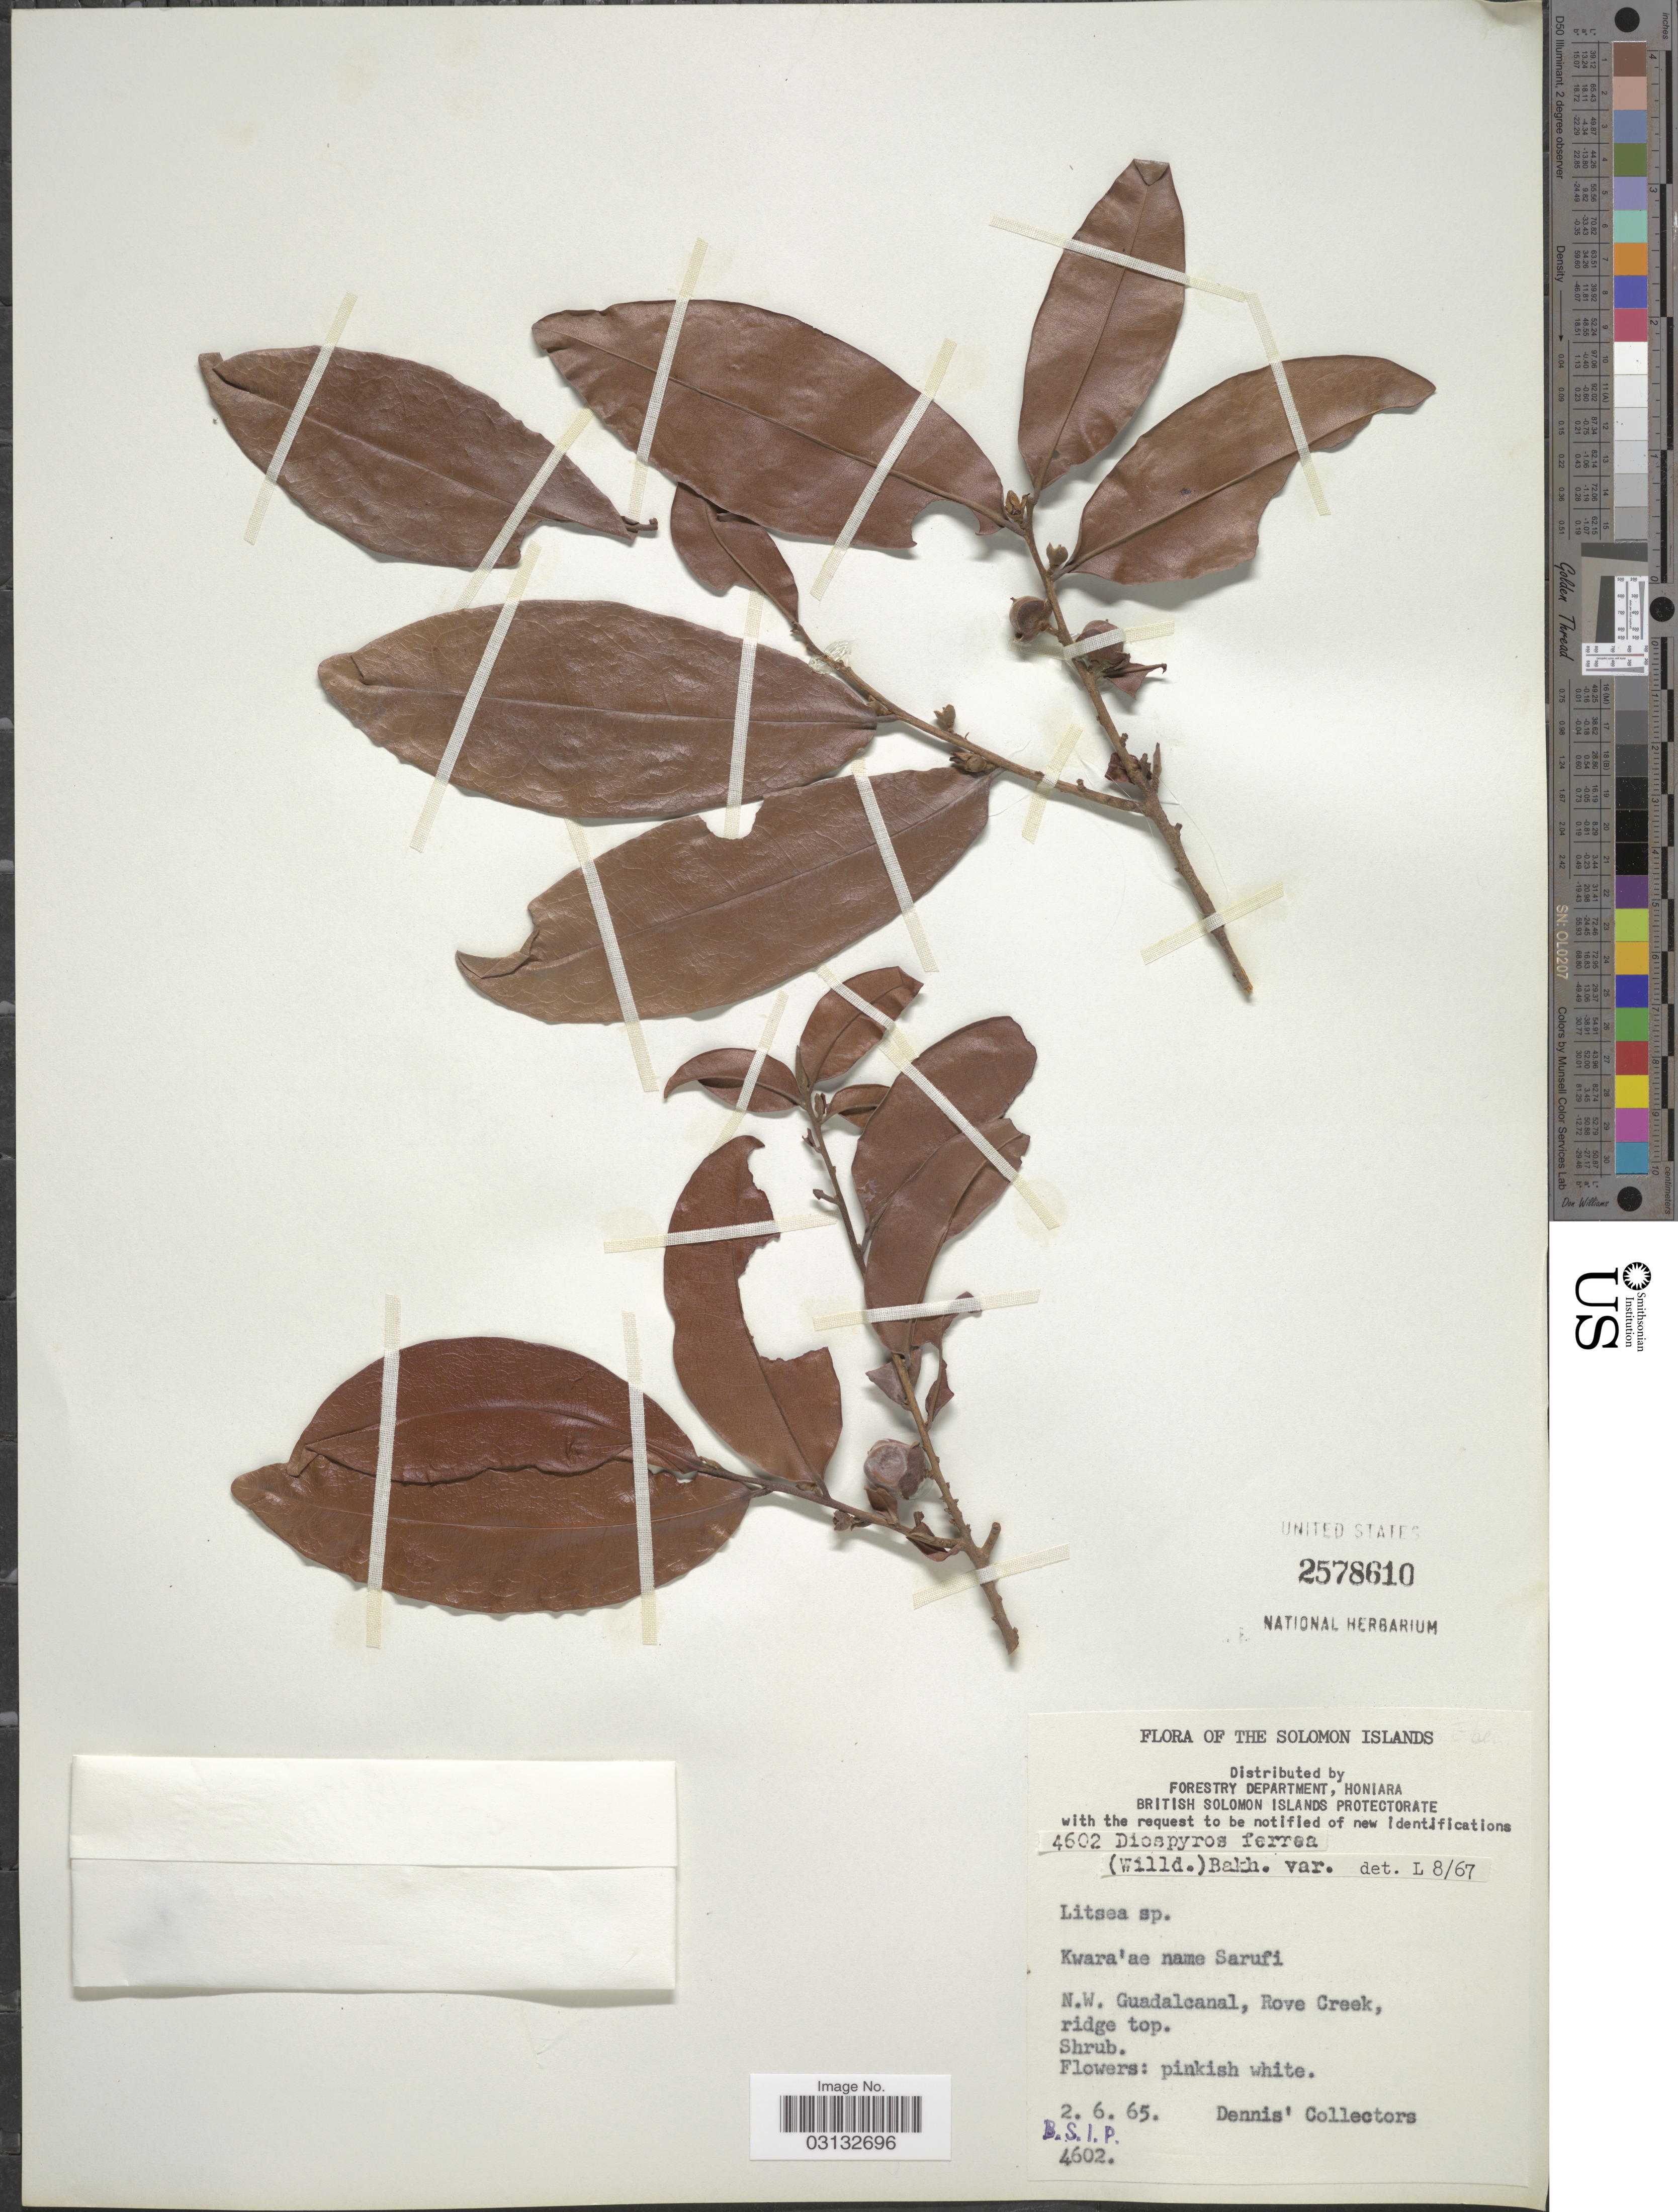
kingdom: Plantae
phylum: Tracheophyta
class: Magnoliopsida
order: Ericales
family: Ebenaceae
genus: Diospyros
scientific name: Diospyros ferrea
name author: (Willd.) Bakh.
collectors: Dennis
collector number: BSIP4602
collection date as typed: Transcribed d/m/y: 2/6/65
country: Solomon Islands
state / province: Solomon Islands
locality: N.W. Guadalcanal, Rove Creek.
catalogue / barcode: US 2578610